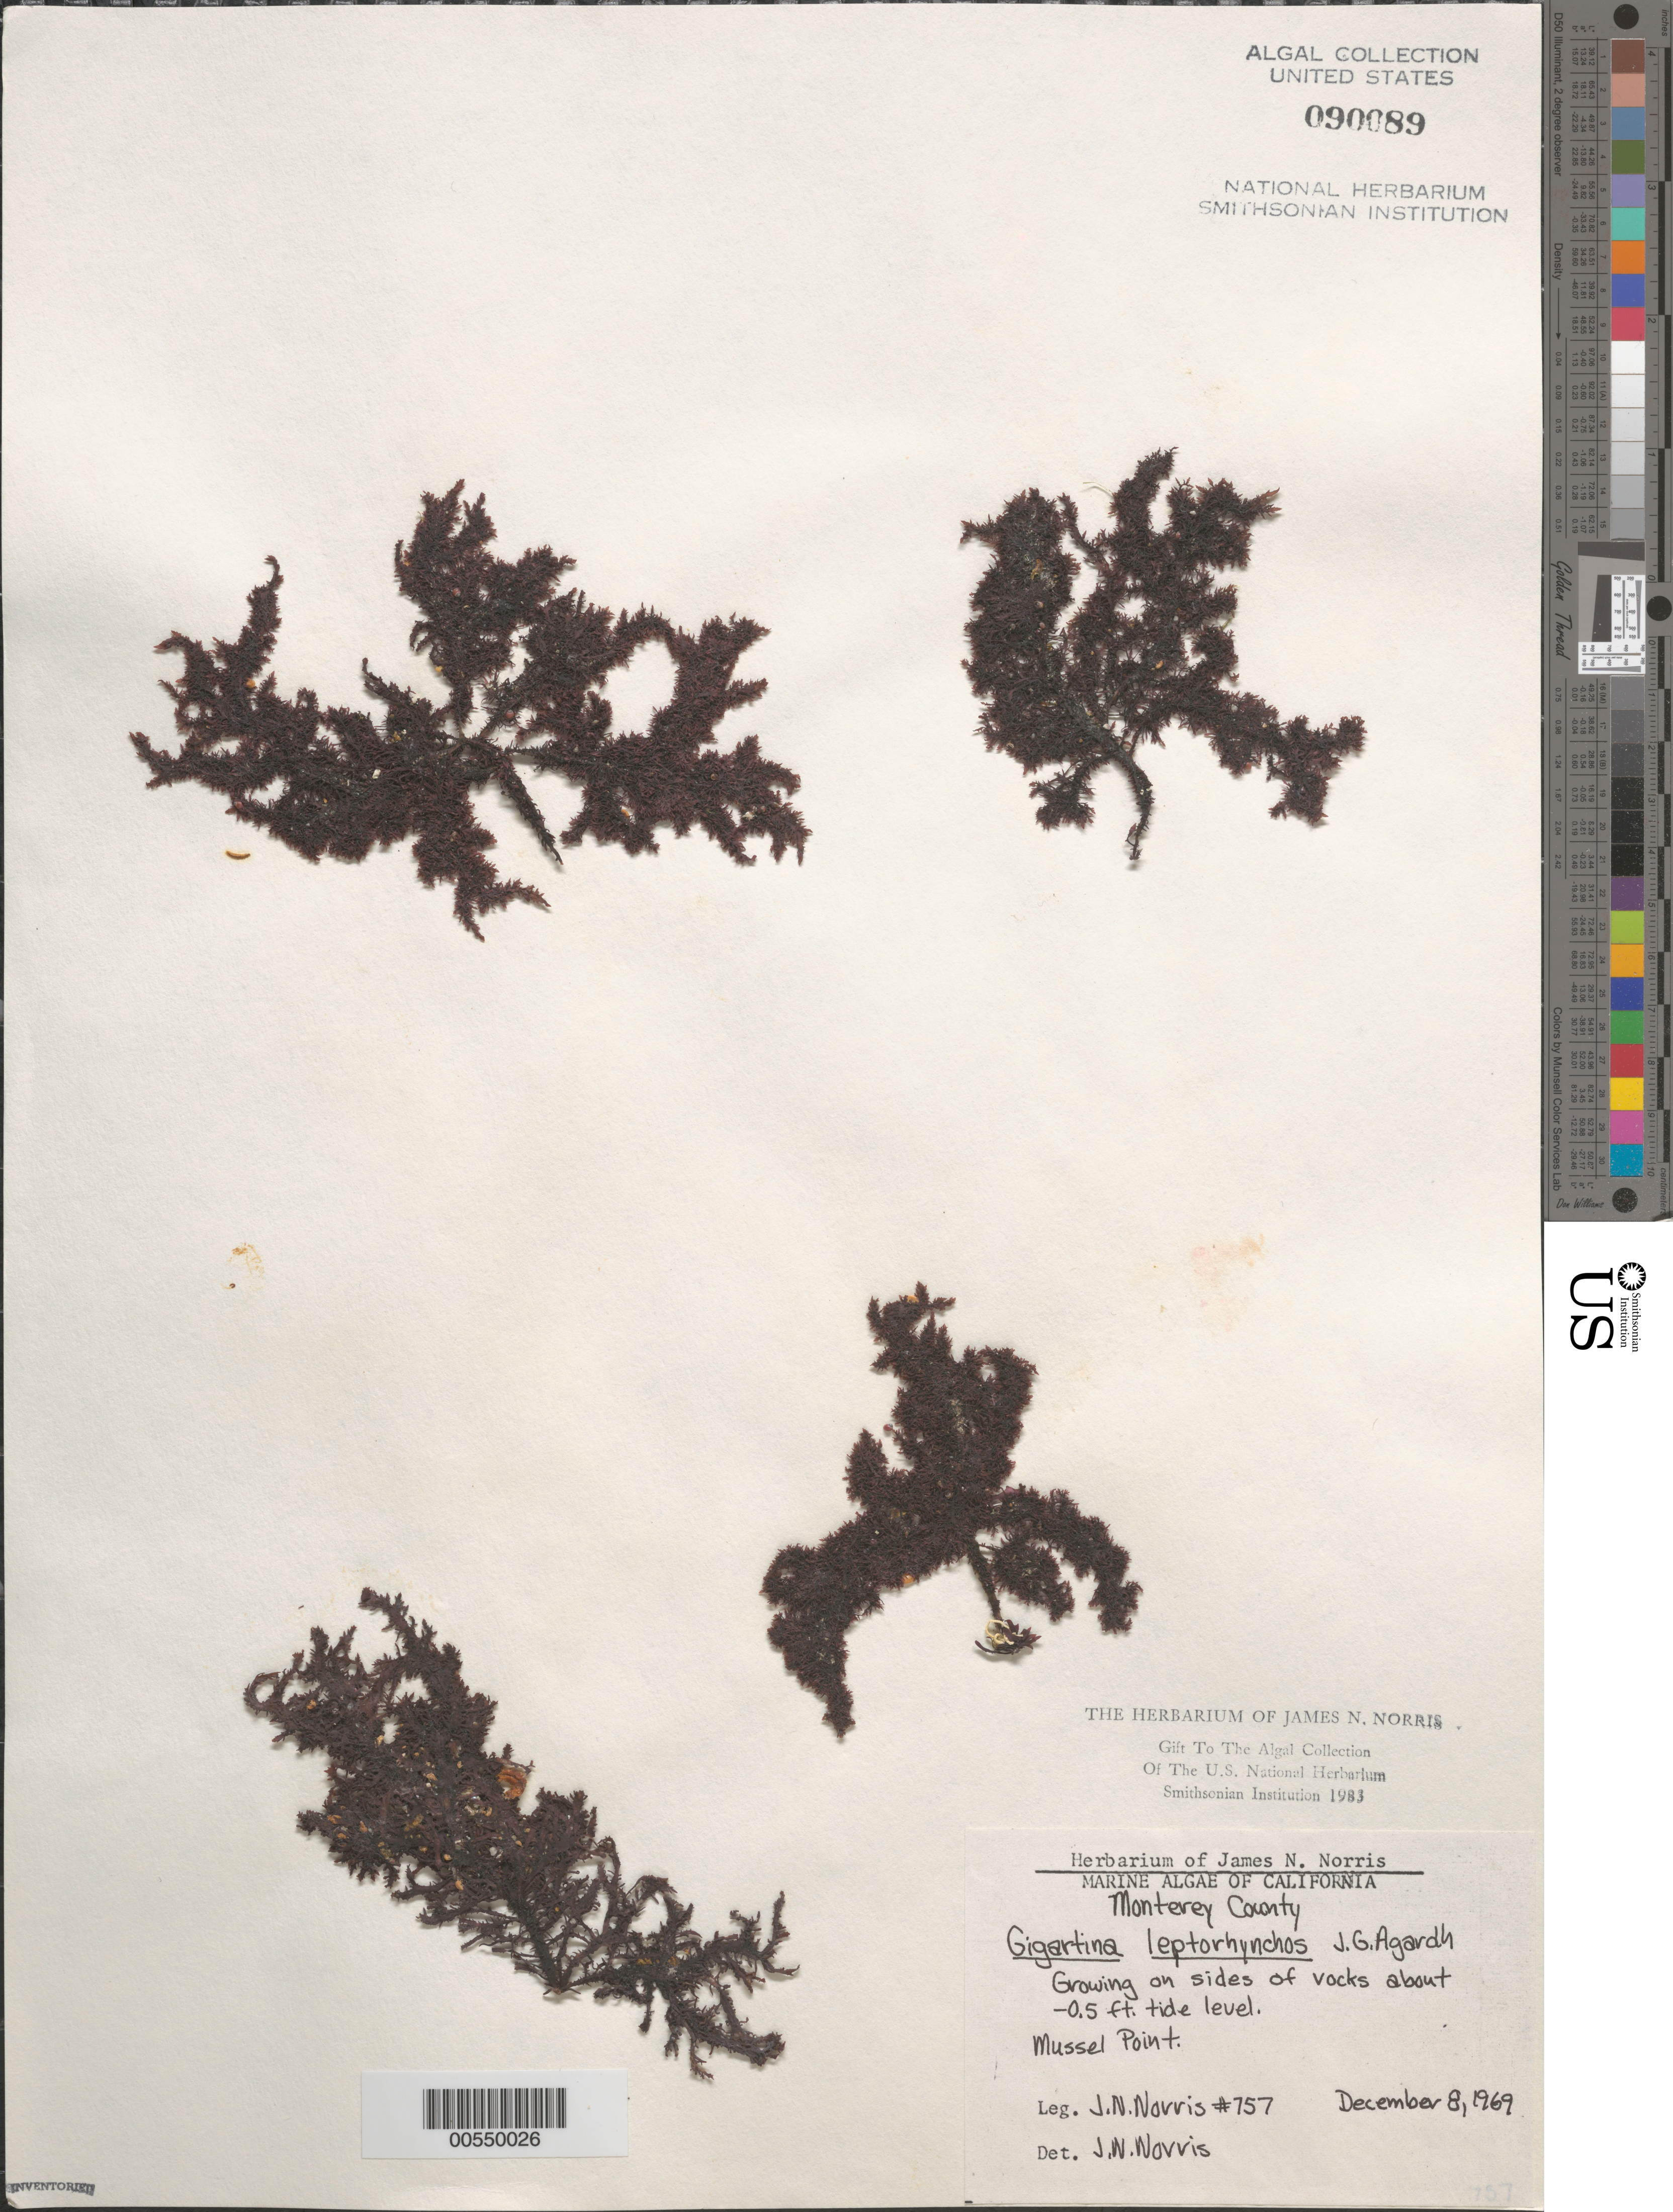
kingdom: Plantae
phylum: Rhodophyta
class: Florideophyceae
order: Gigartinales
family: Gigartinaceae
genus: Mazzaella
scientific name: Mazzaella leptorhynchos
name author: (J. Agardh) Leister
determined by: Algae name updating Project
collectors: J. N. Norris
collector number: JN-757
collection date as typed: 08 Dec 1969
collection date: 1969-12-08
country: United States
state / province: California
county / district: Monterey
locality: Mussel Point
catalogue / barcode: US 90089